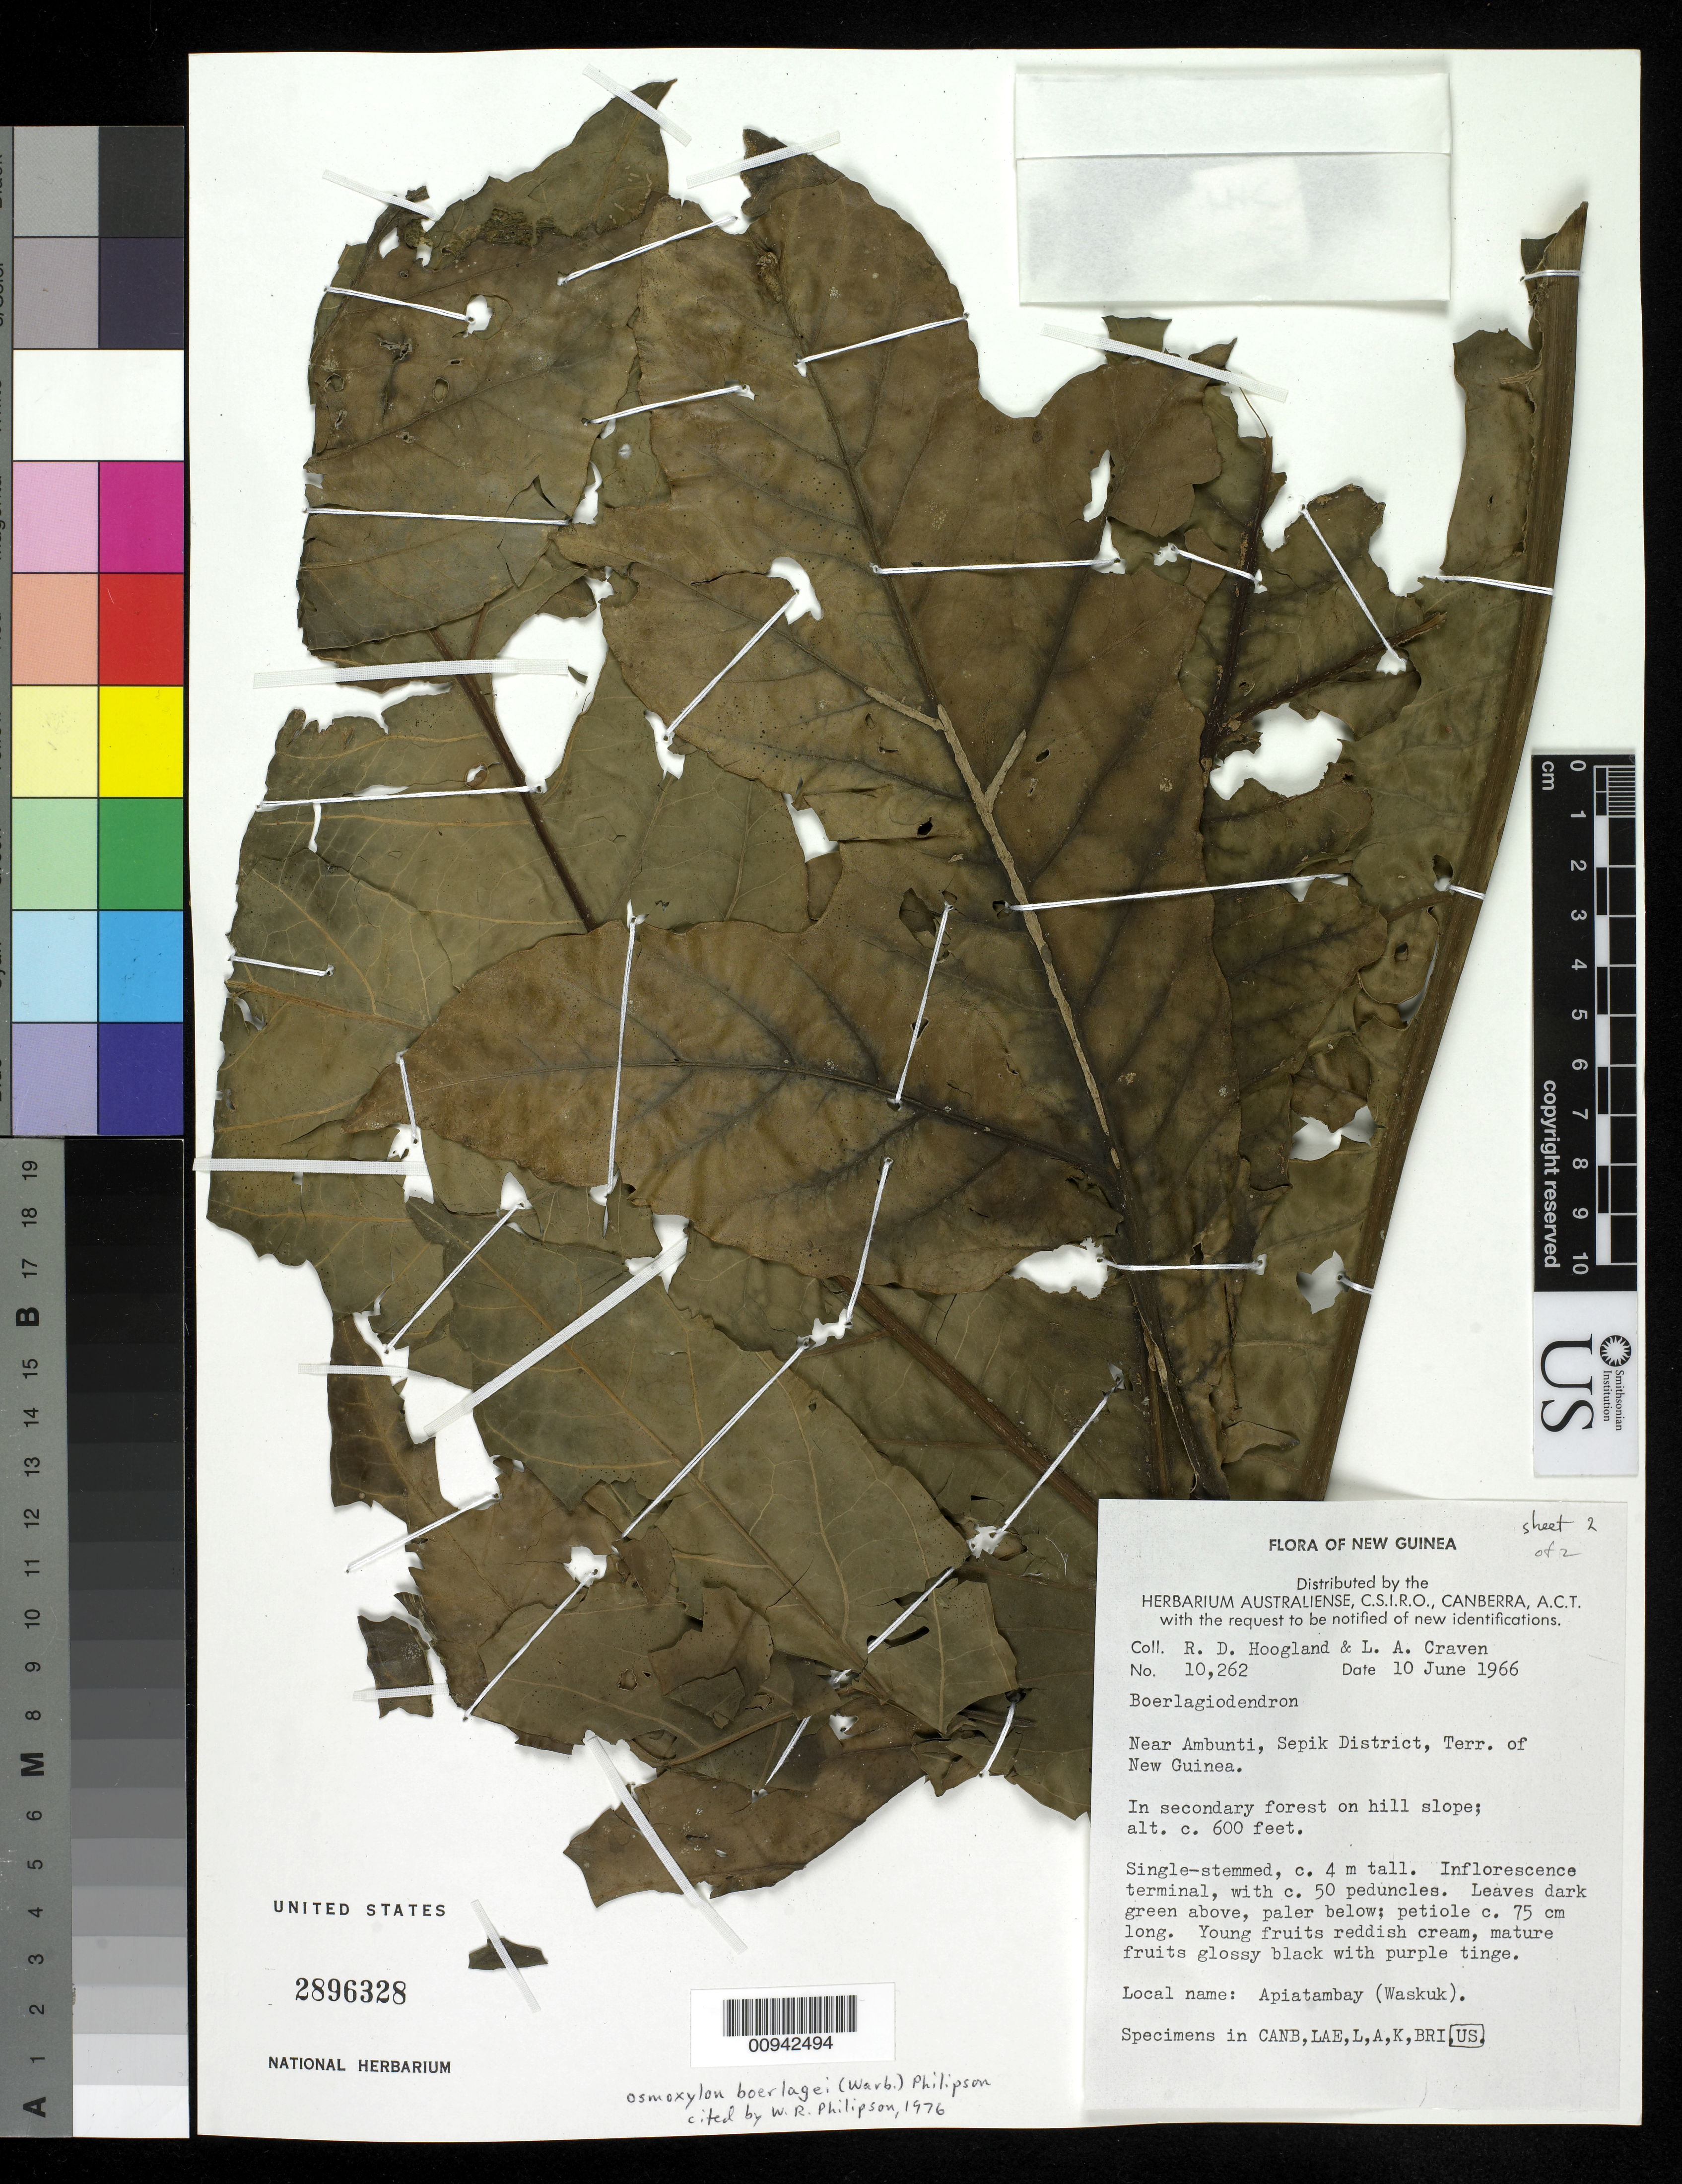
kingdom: Plantae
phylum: Tracheophyta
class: Magnoliopsida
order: Apiales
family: Araliaceae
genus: Osmoxylon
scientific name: Osmoxylon boerlagei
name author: (Warb.) Philipson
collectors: R. D. Hoogland & L. A. Craven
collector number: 10262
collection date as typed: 10 Jun 1966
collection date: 1966-06-10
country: Papua New Guinea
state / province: East Sepik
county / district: Ambunti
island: New Guinea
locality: Near Ambuti, Sepik District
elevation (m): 183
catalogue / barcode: US 2896328